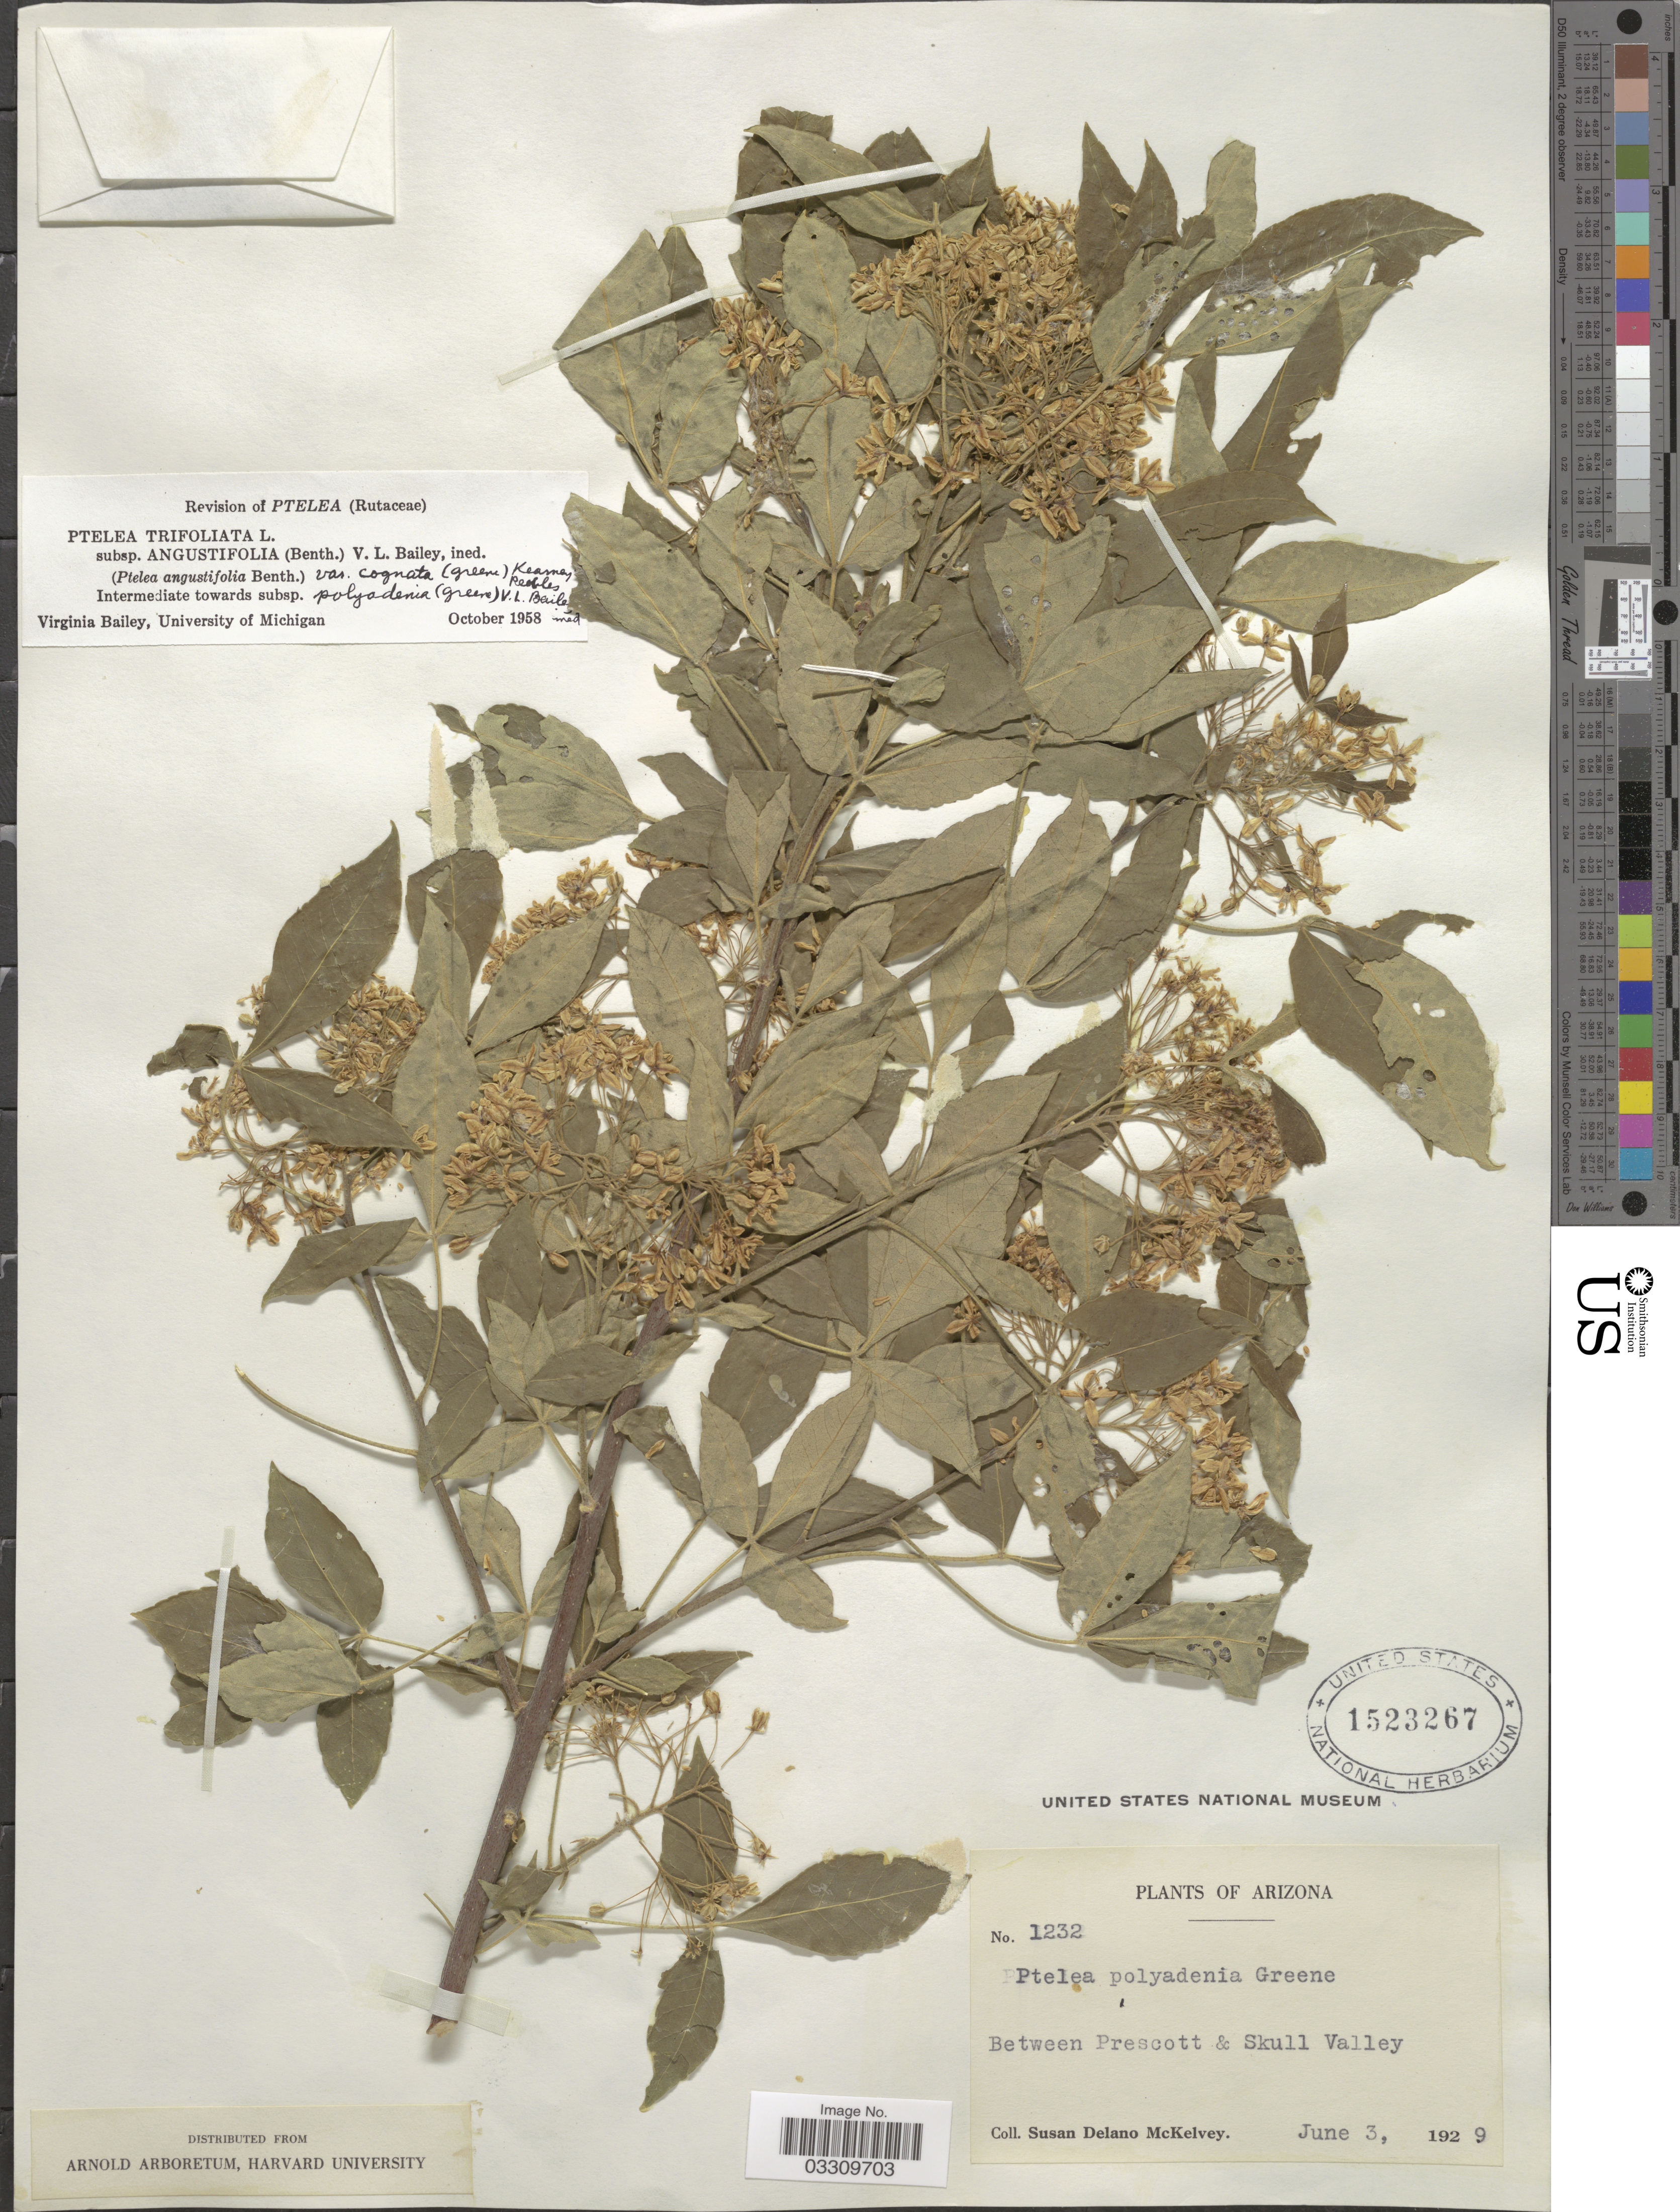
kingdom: Plantae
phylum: Tracheophyta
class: Magnoliopsida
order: Sapindales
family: Rutaceae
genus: Ptelea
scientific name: Ptelea trifoliata var. cognata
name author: (Greene) V. L. Bailey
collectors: S. A. McKelvey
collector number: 1232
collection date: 1929-06-03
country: United States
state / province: Arizona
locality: Between Prescott & Skull Valley.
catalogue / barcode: US 1523267